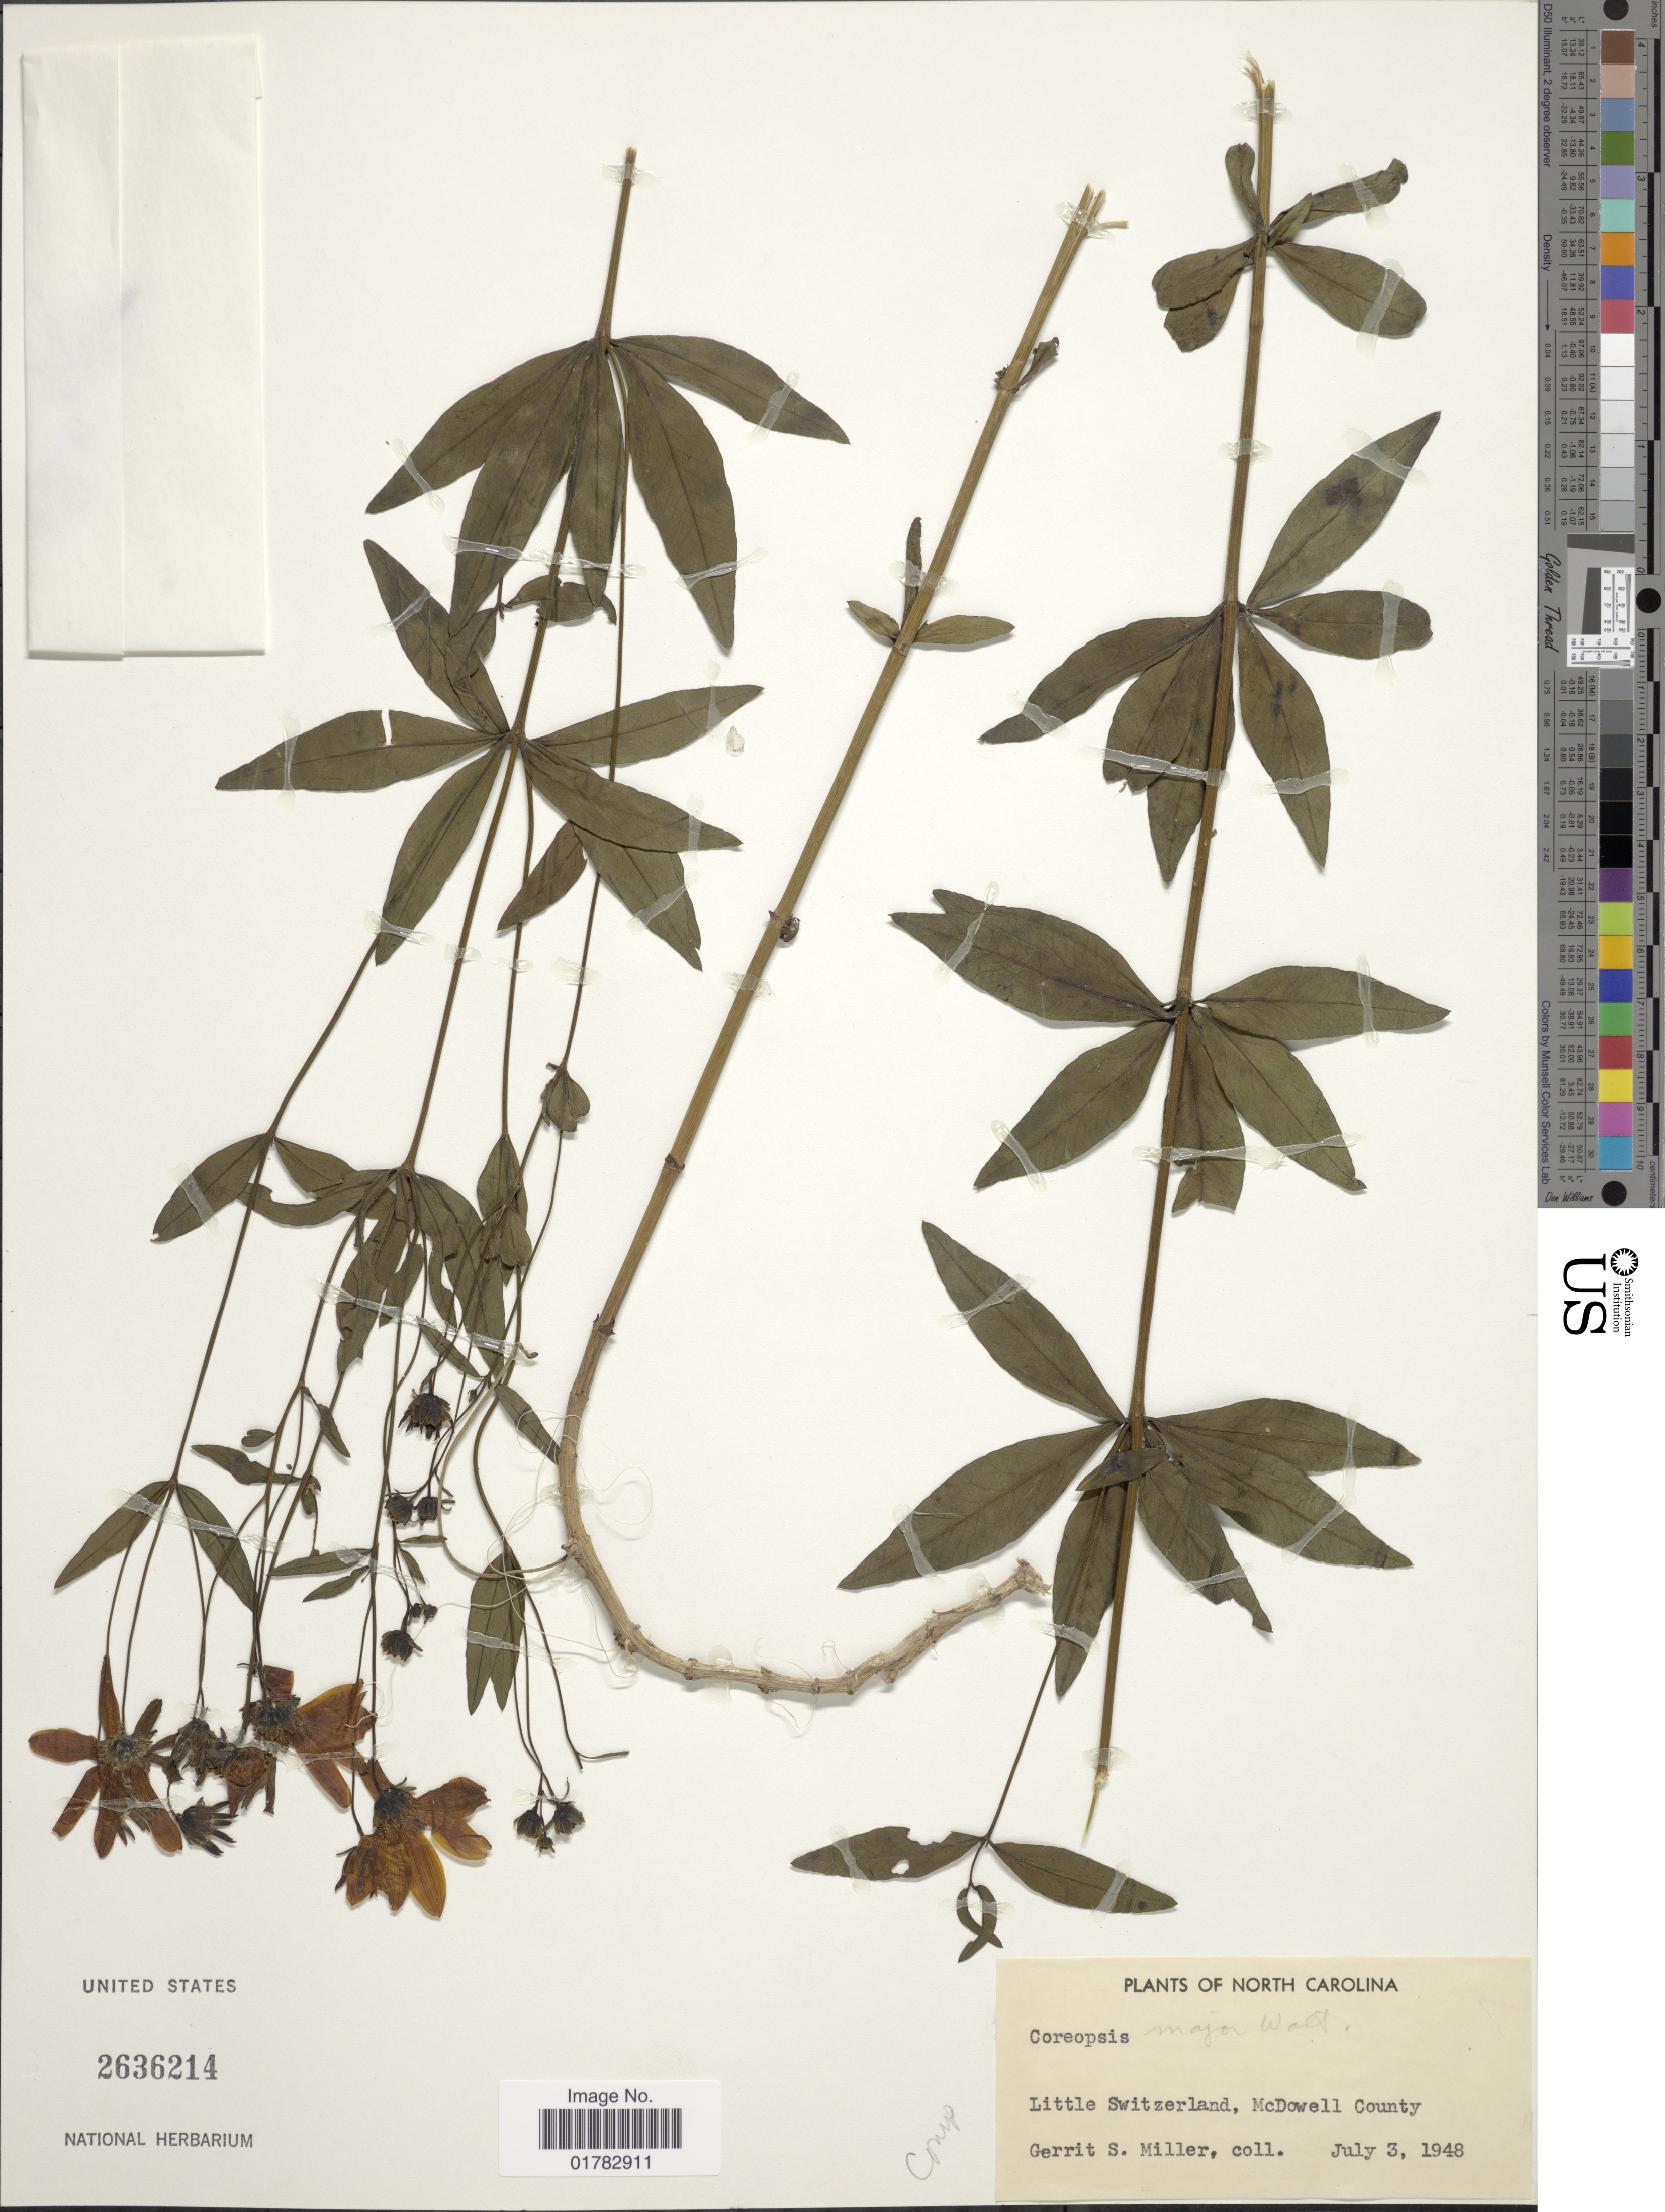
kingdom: Plantae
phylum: Tracheophyta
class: Magnoliopsida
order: Asterales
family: Asteraceae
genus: Coreopsis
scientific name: Coreopsis major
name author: Walter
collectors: G. S. Miller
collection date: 1948-07-03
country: United States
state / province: North Carolina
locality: Little Switzerland, McDowell County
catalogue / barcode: US 2636214